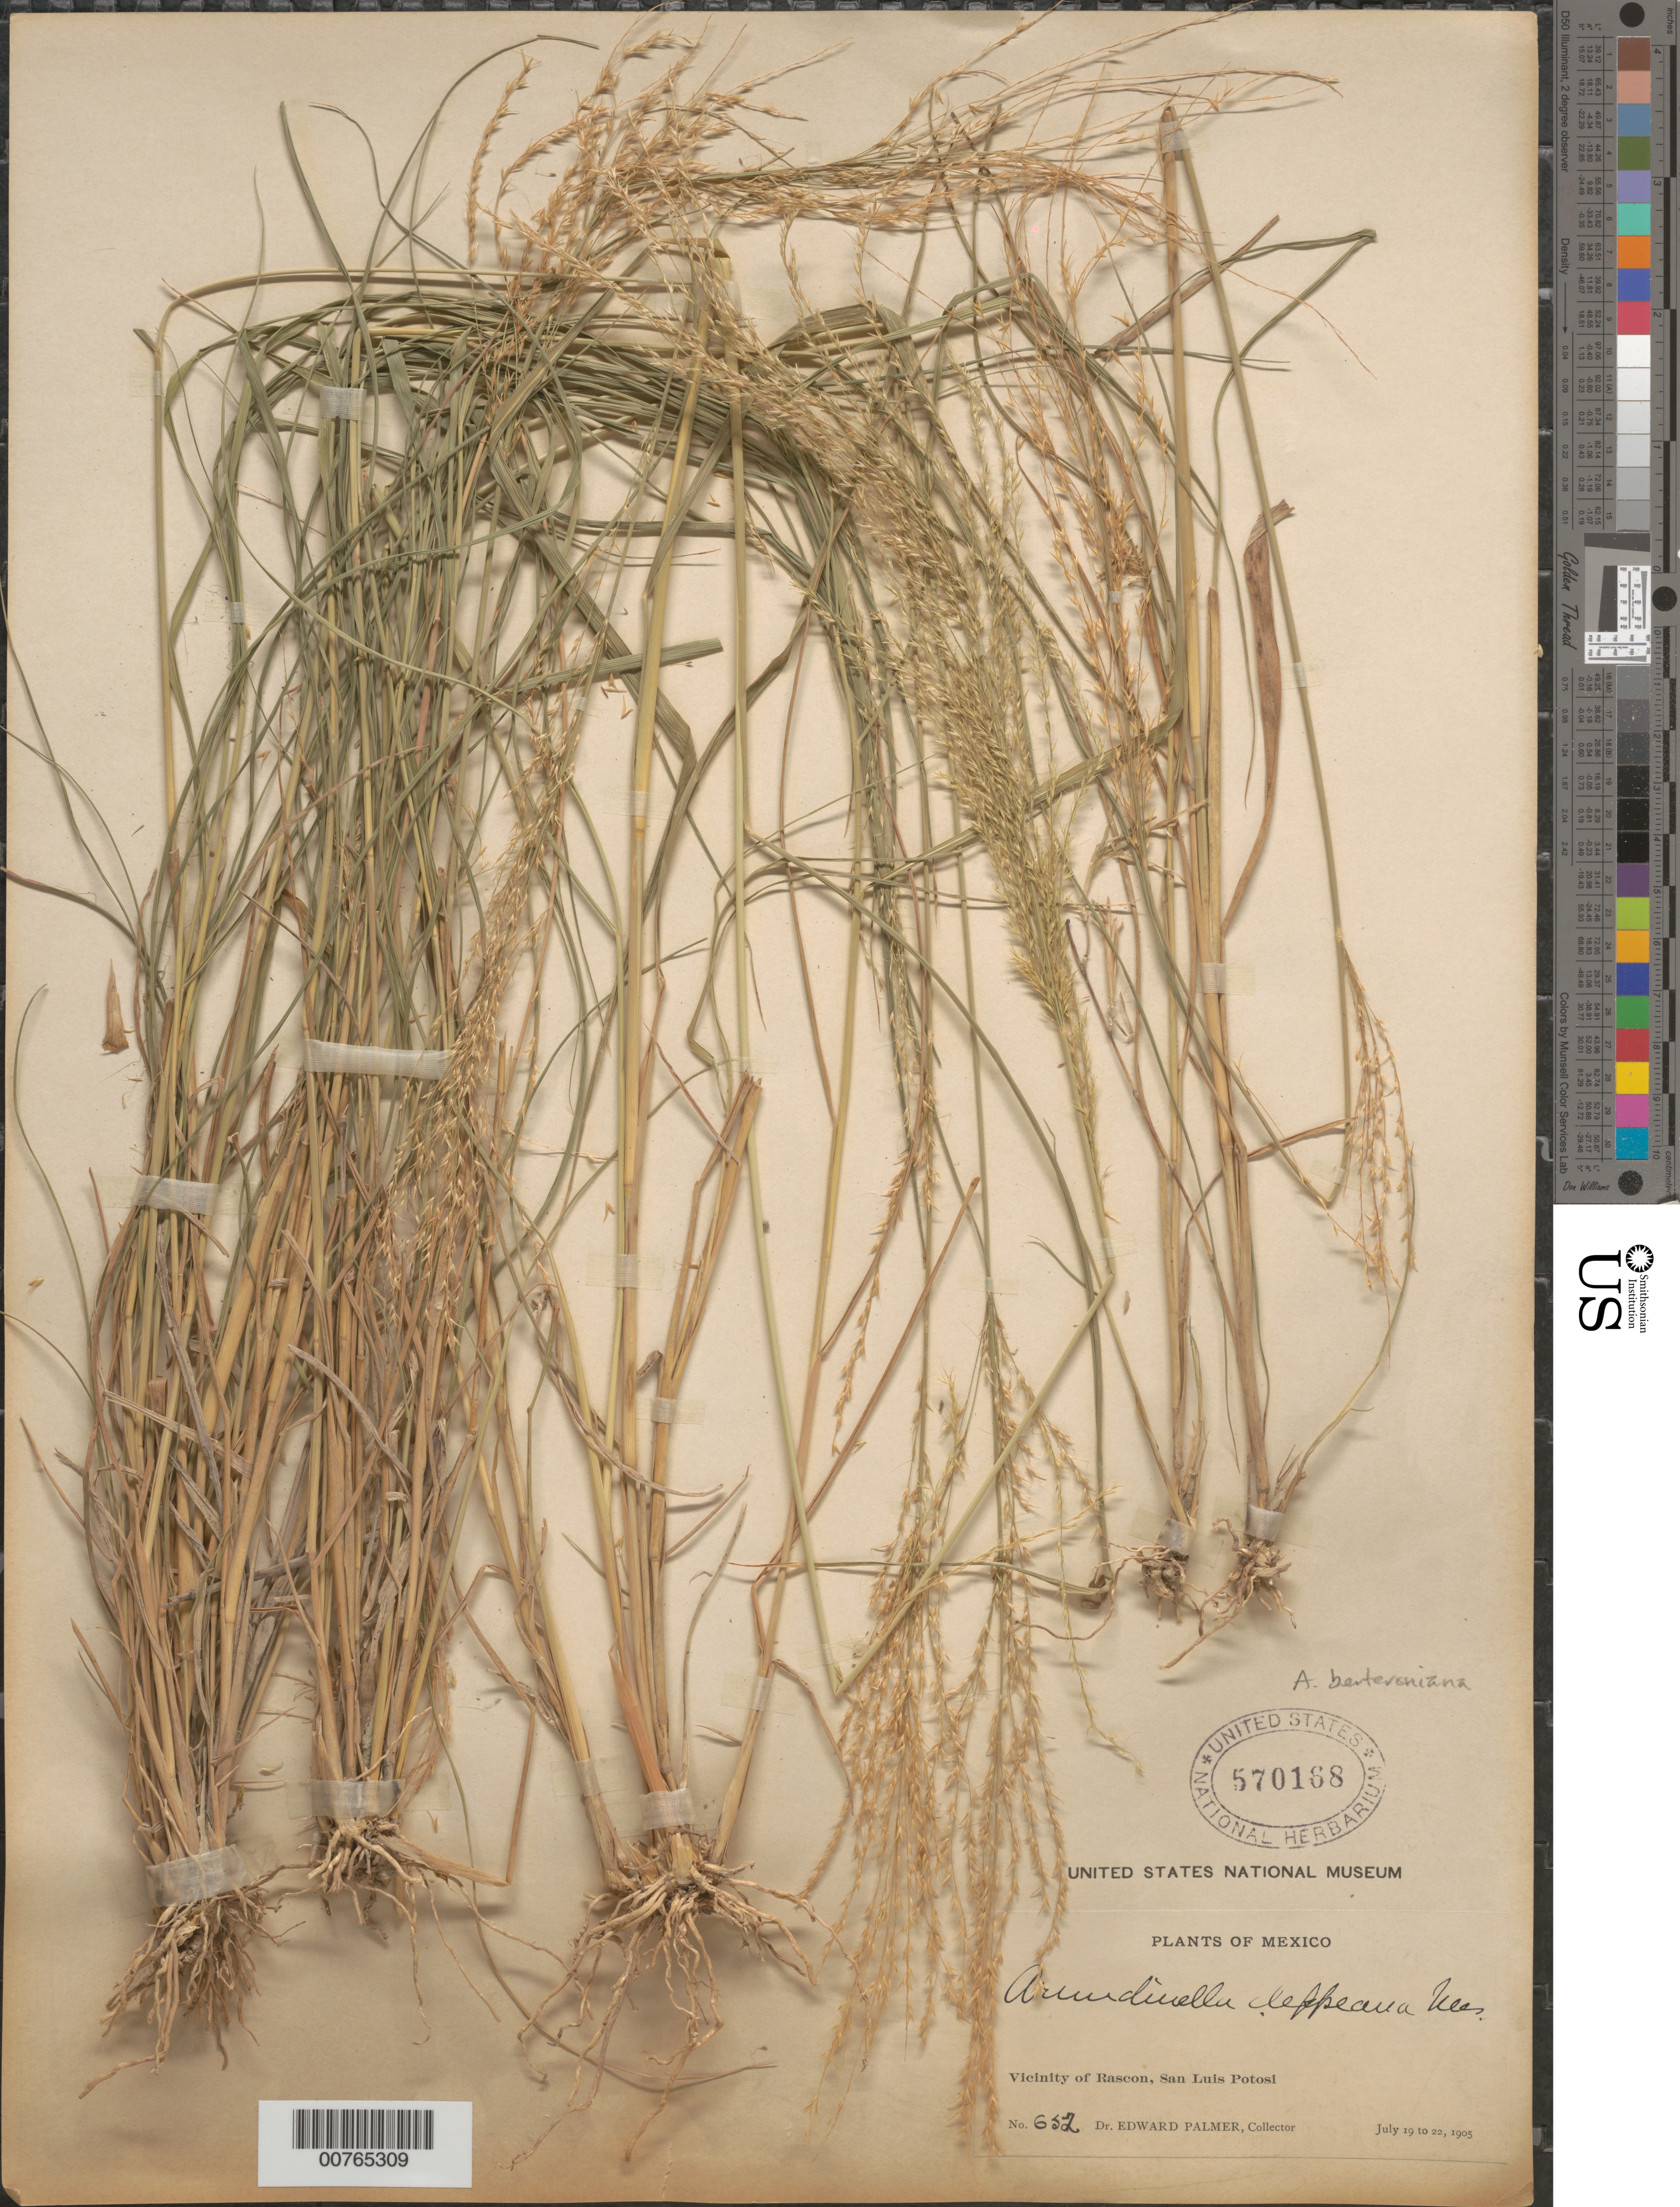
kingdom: Plantae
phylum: Tracheophyta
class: Liliopsida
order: Poales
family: Poaceae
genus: Arundinella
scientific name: Arundinella berteroniana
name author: (Schult.) Hitchc. & Chase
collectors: E. Palmer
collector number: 652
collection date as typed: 19 Jul 1905 to 22 Jul 1905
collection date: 1905-07-19/1905-07-22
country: Mexico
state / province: San Luis Potosí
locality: Vicinity of Rascon.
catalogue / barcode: US 570168